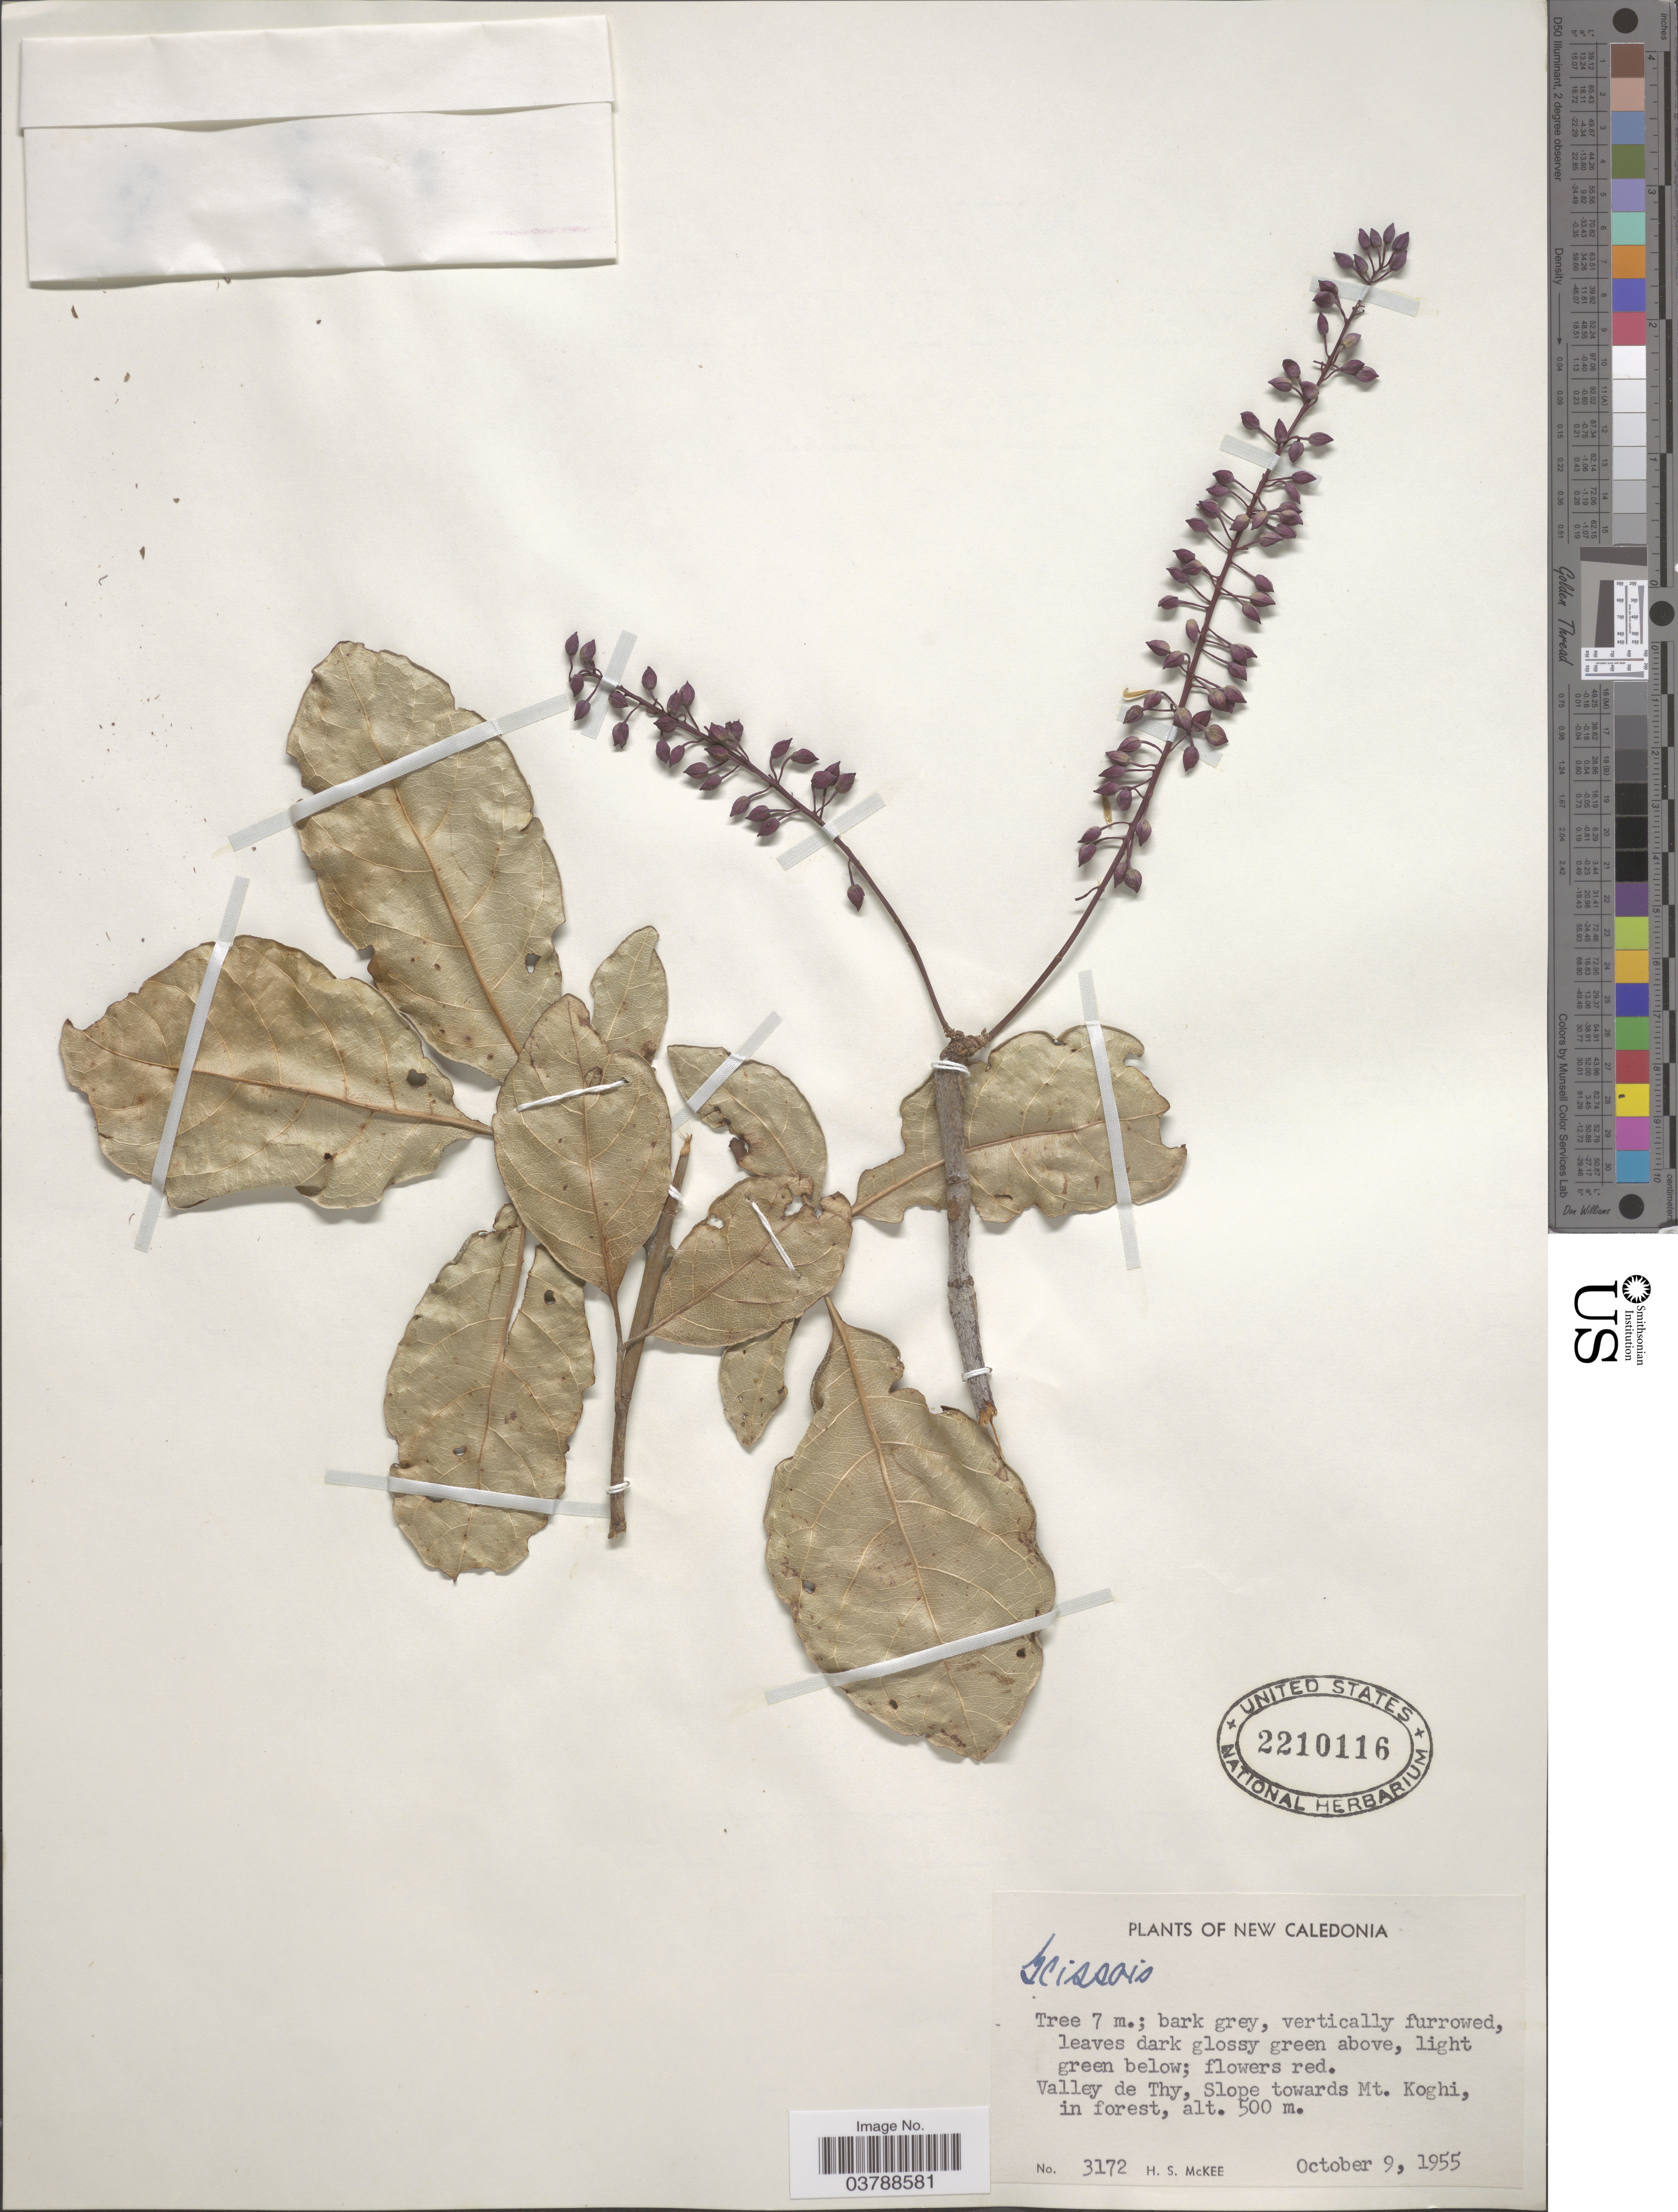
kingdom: Plantae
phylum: Tracheophyta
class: Magnoliopsida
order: Oxalidales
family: Cunoniaceae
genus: Geissois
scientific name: Geissois sp.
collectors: H. S. McKee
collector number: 3172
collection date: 1955-10-09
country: New Caledonia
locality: Valley de Thy, Slope towards Mt. Koghi.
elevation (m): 500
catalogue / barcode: US 2210116